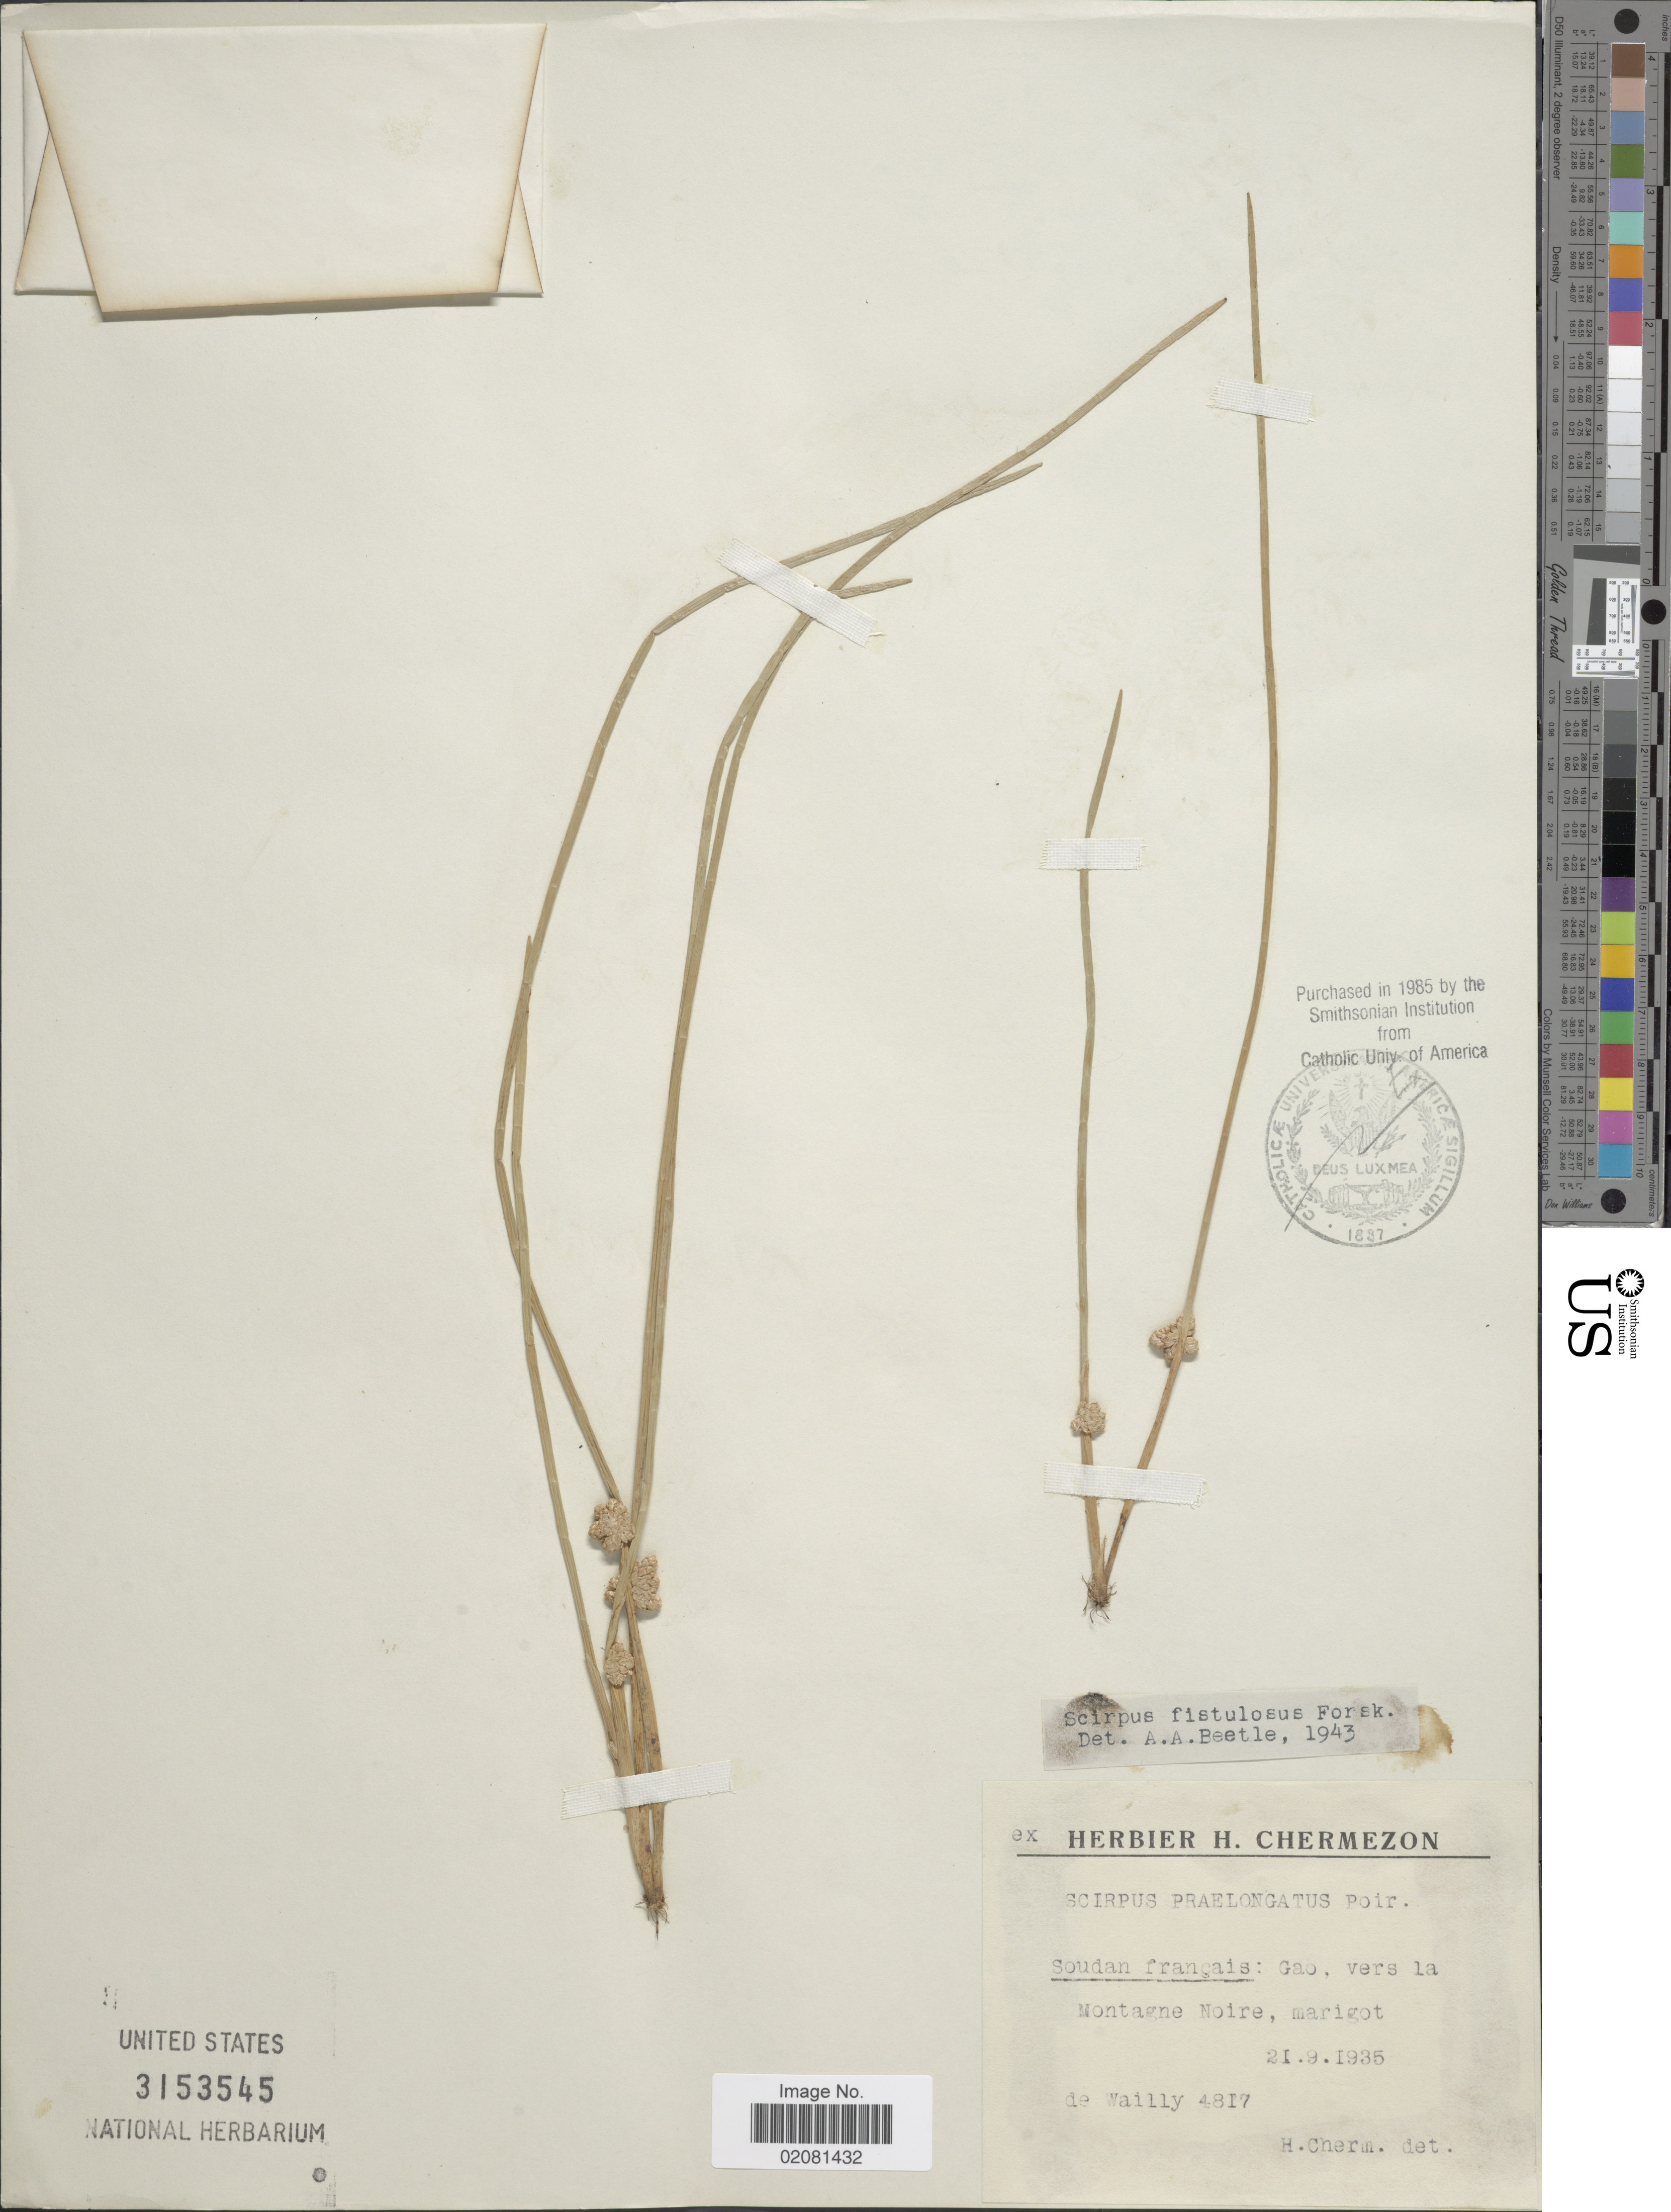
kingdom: Plantae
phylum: Tracheophyta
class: Liliopsida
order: Poales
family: Cyperaceae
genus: Schoenoplectus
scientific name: Schoenoplectus praelongatus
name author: (Poir.) J. Raynal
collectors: de Wailly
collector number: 4817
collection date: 1935-09-21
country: Mali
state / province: Gao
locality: Soudan français: Gao, vers la Montagne Noire, marigot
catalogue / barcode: US 3153545